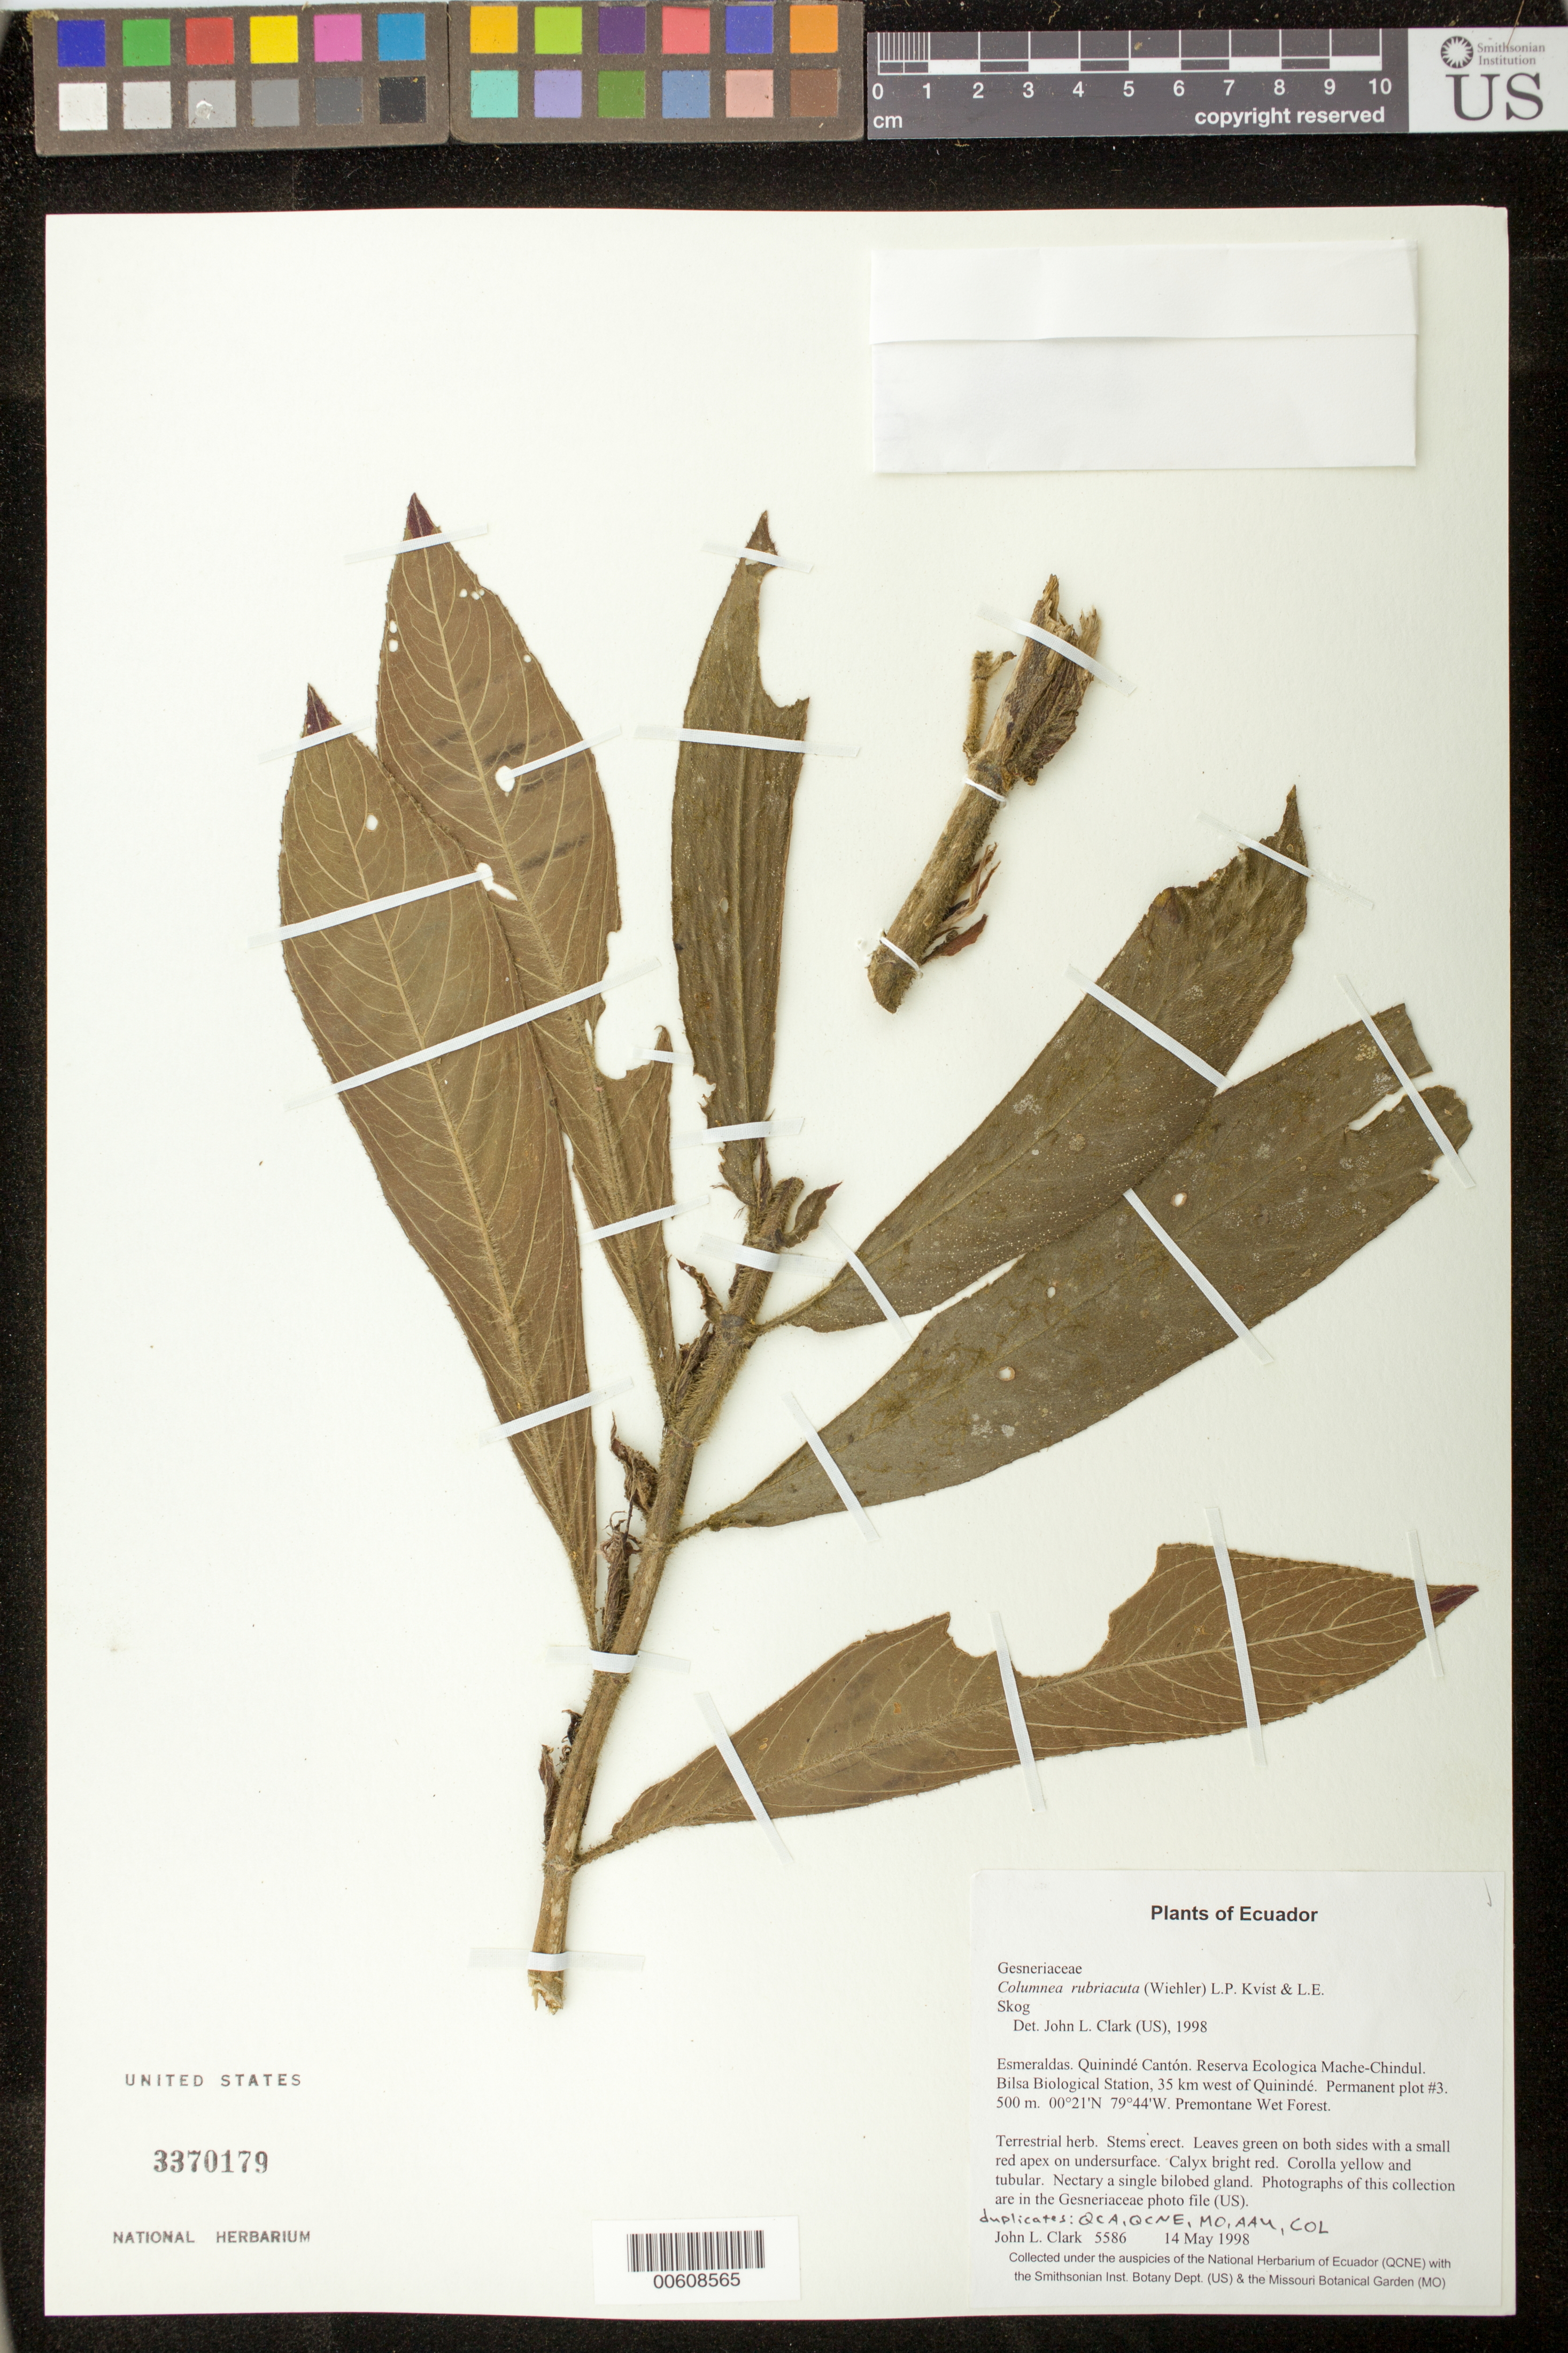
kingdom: Plantae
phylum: Tracheophyta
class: Magnoliopsida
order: Lamiales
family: Gesneriaceae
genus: Columnea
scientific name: Columnea rubriacuta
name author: (Wiehler) L.P. Kvist & L.E. Skog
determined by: Clark, J. L., (SEL), The Marie Selby Botanical Garden (UNITED STATES)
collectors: J. L. Clark & C. Pallis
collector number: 5586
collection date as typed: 14 May 1998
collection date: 1998-05-14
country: Ecuador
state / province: Esmeraldas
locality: Quinindé Cantón. Reserva Ecologica Mache-Chindul. Bilsa Biological Station, 35 km west of Quinindé. Permanent plot #3.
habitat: Premontane Wet Forest.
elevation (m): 500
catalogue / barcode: US 3370179